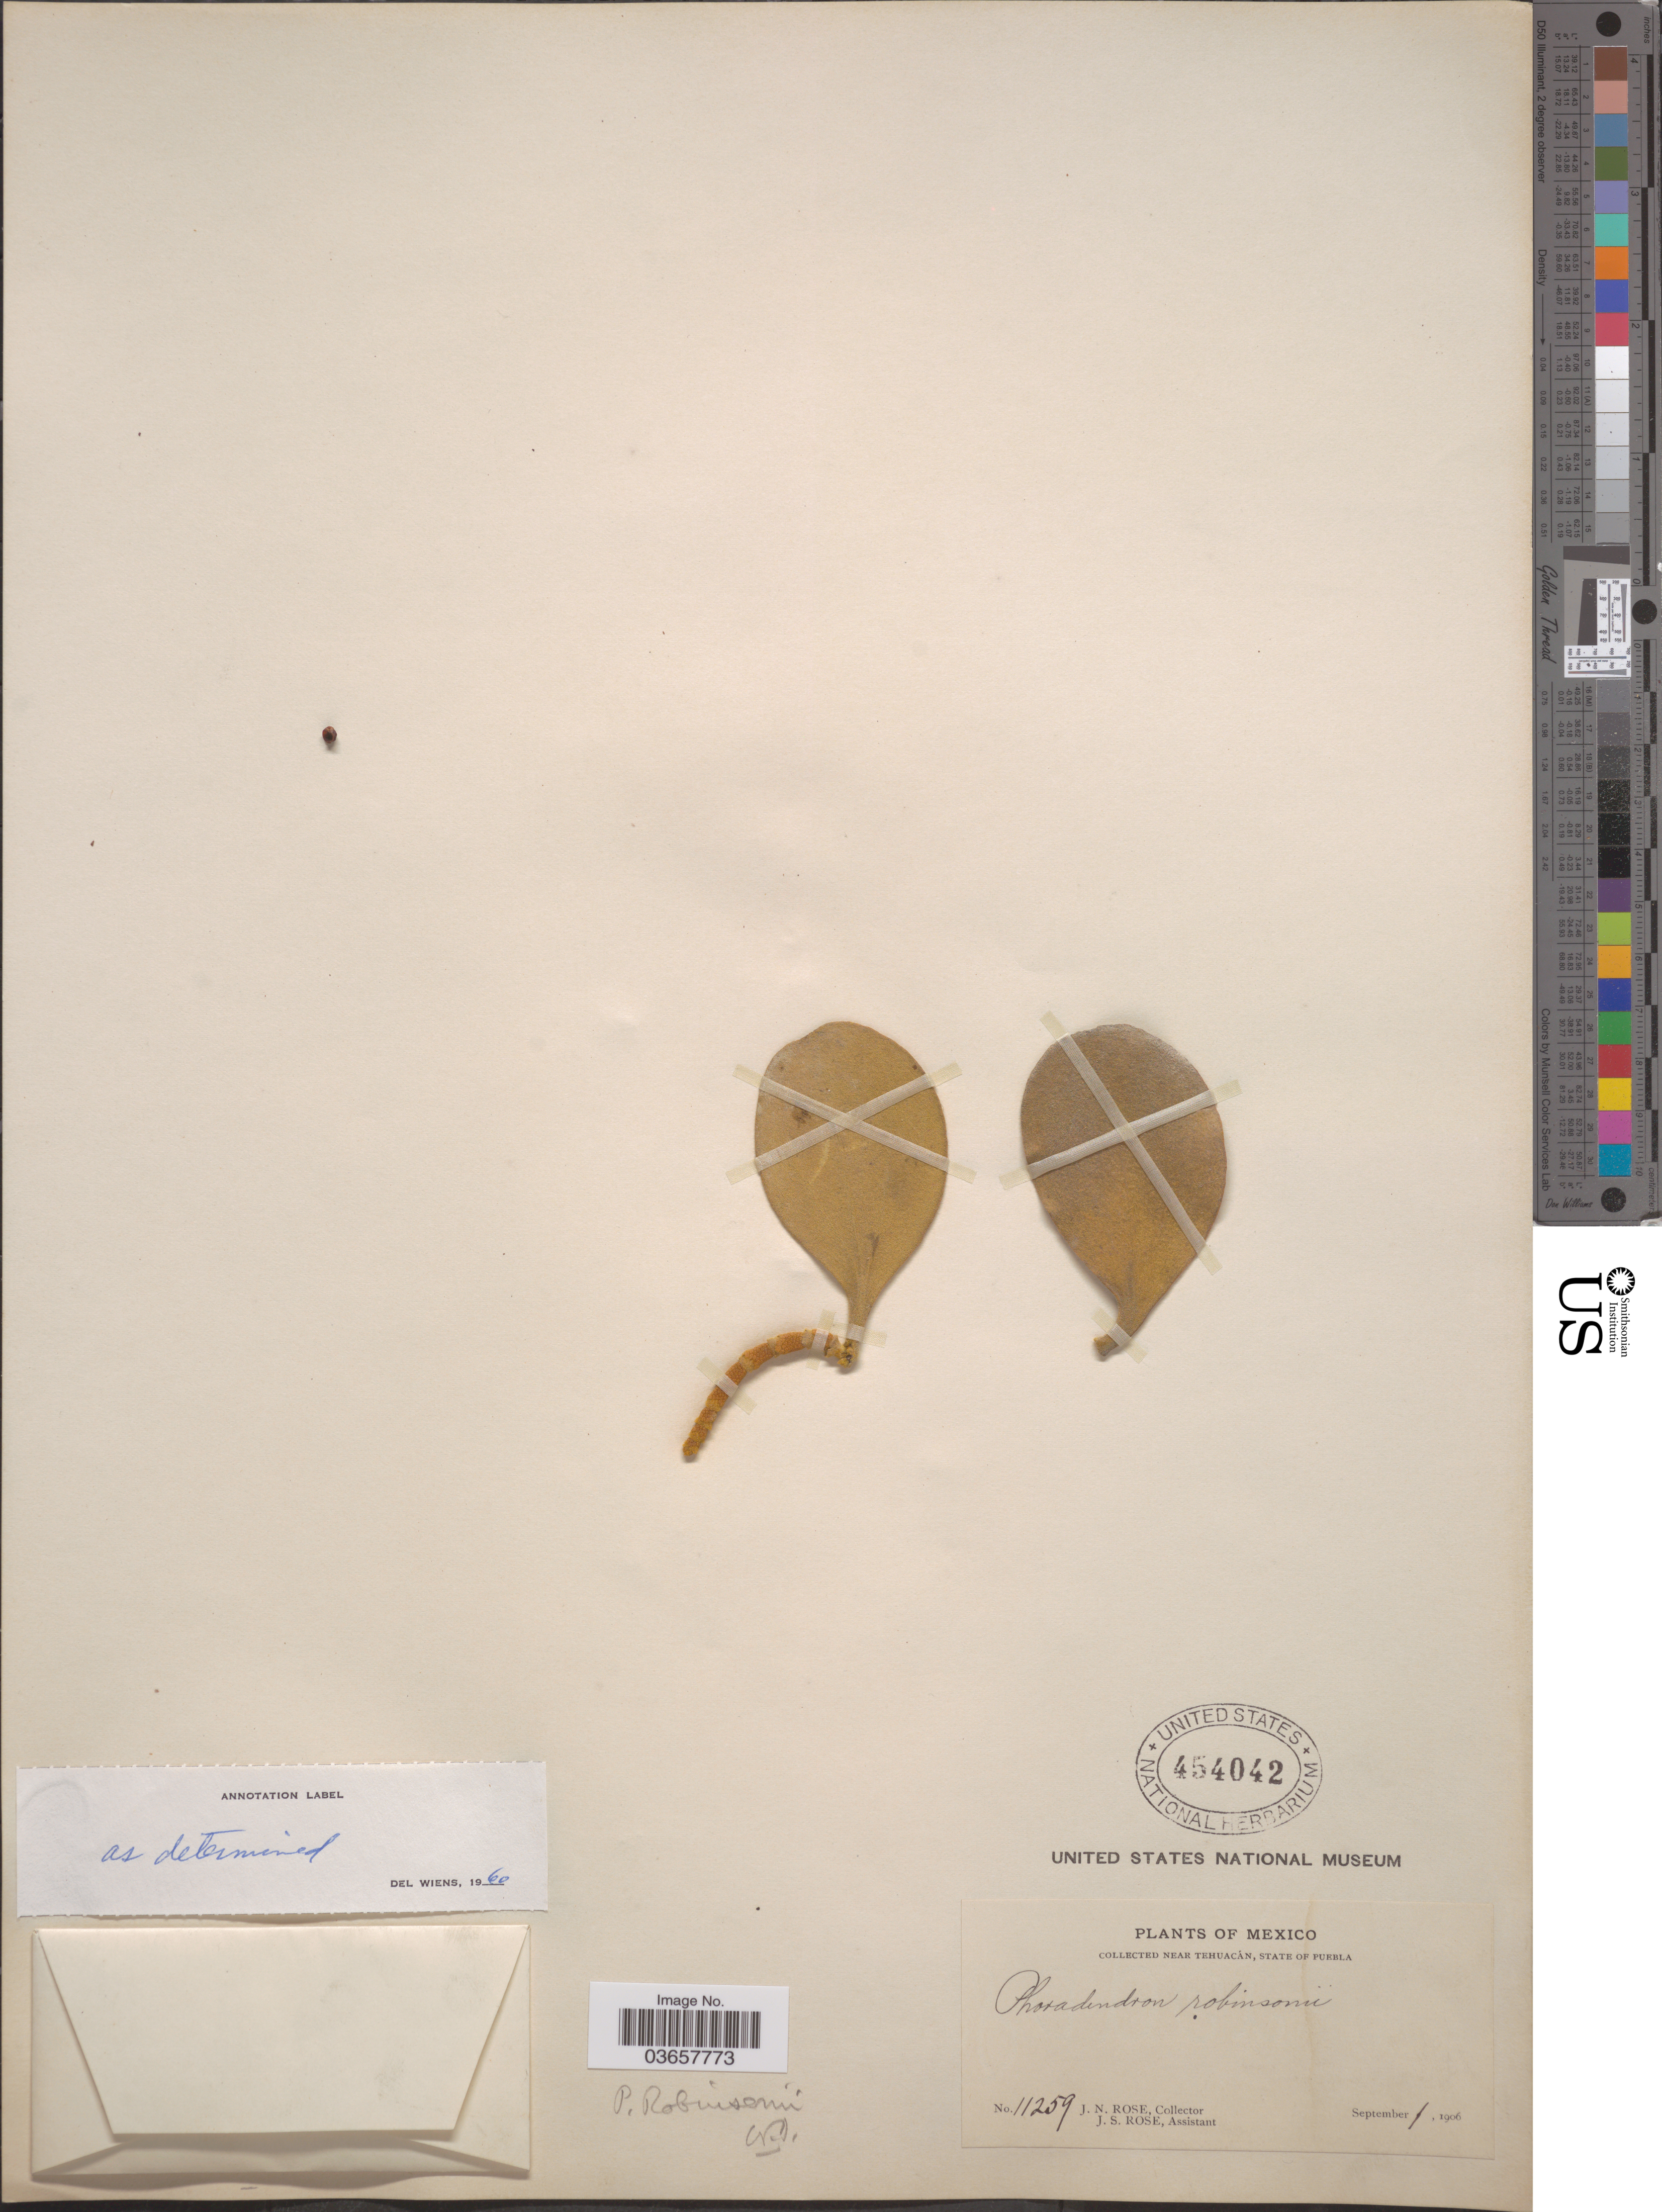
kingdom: Plantae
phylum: Tracheophyta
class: Magnoliopsida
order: Santalales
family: Viscaceae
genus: Phoradendron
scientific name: Phoradendron robinsonii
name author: Urb.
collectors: J. N. Rose & J. S. Rose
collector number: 11259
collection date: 1906-09-01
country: Mexico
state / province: Puebla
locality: Near Tehuacán.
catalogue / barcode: US 454042